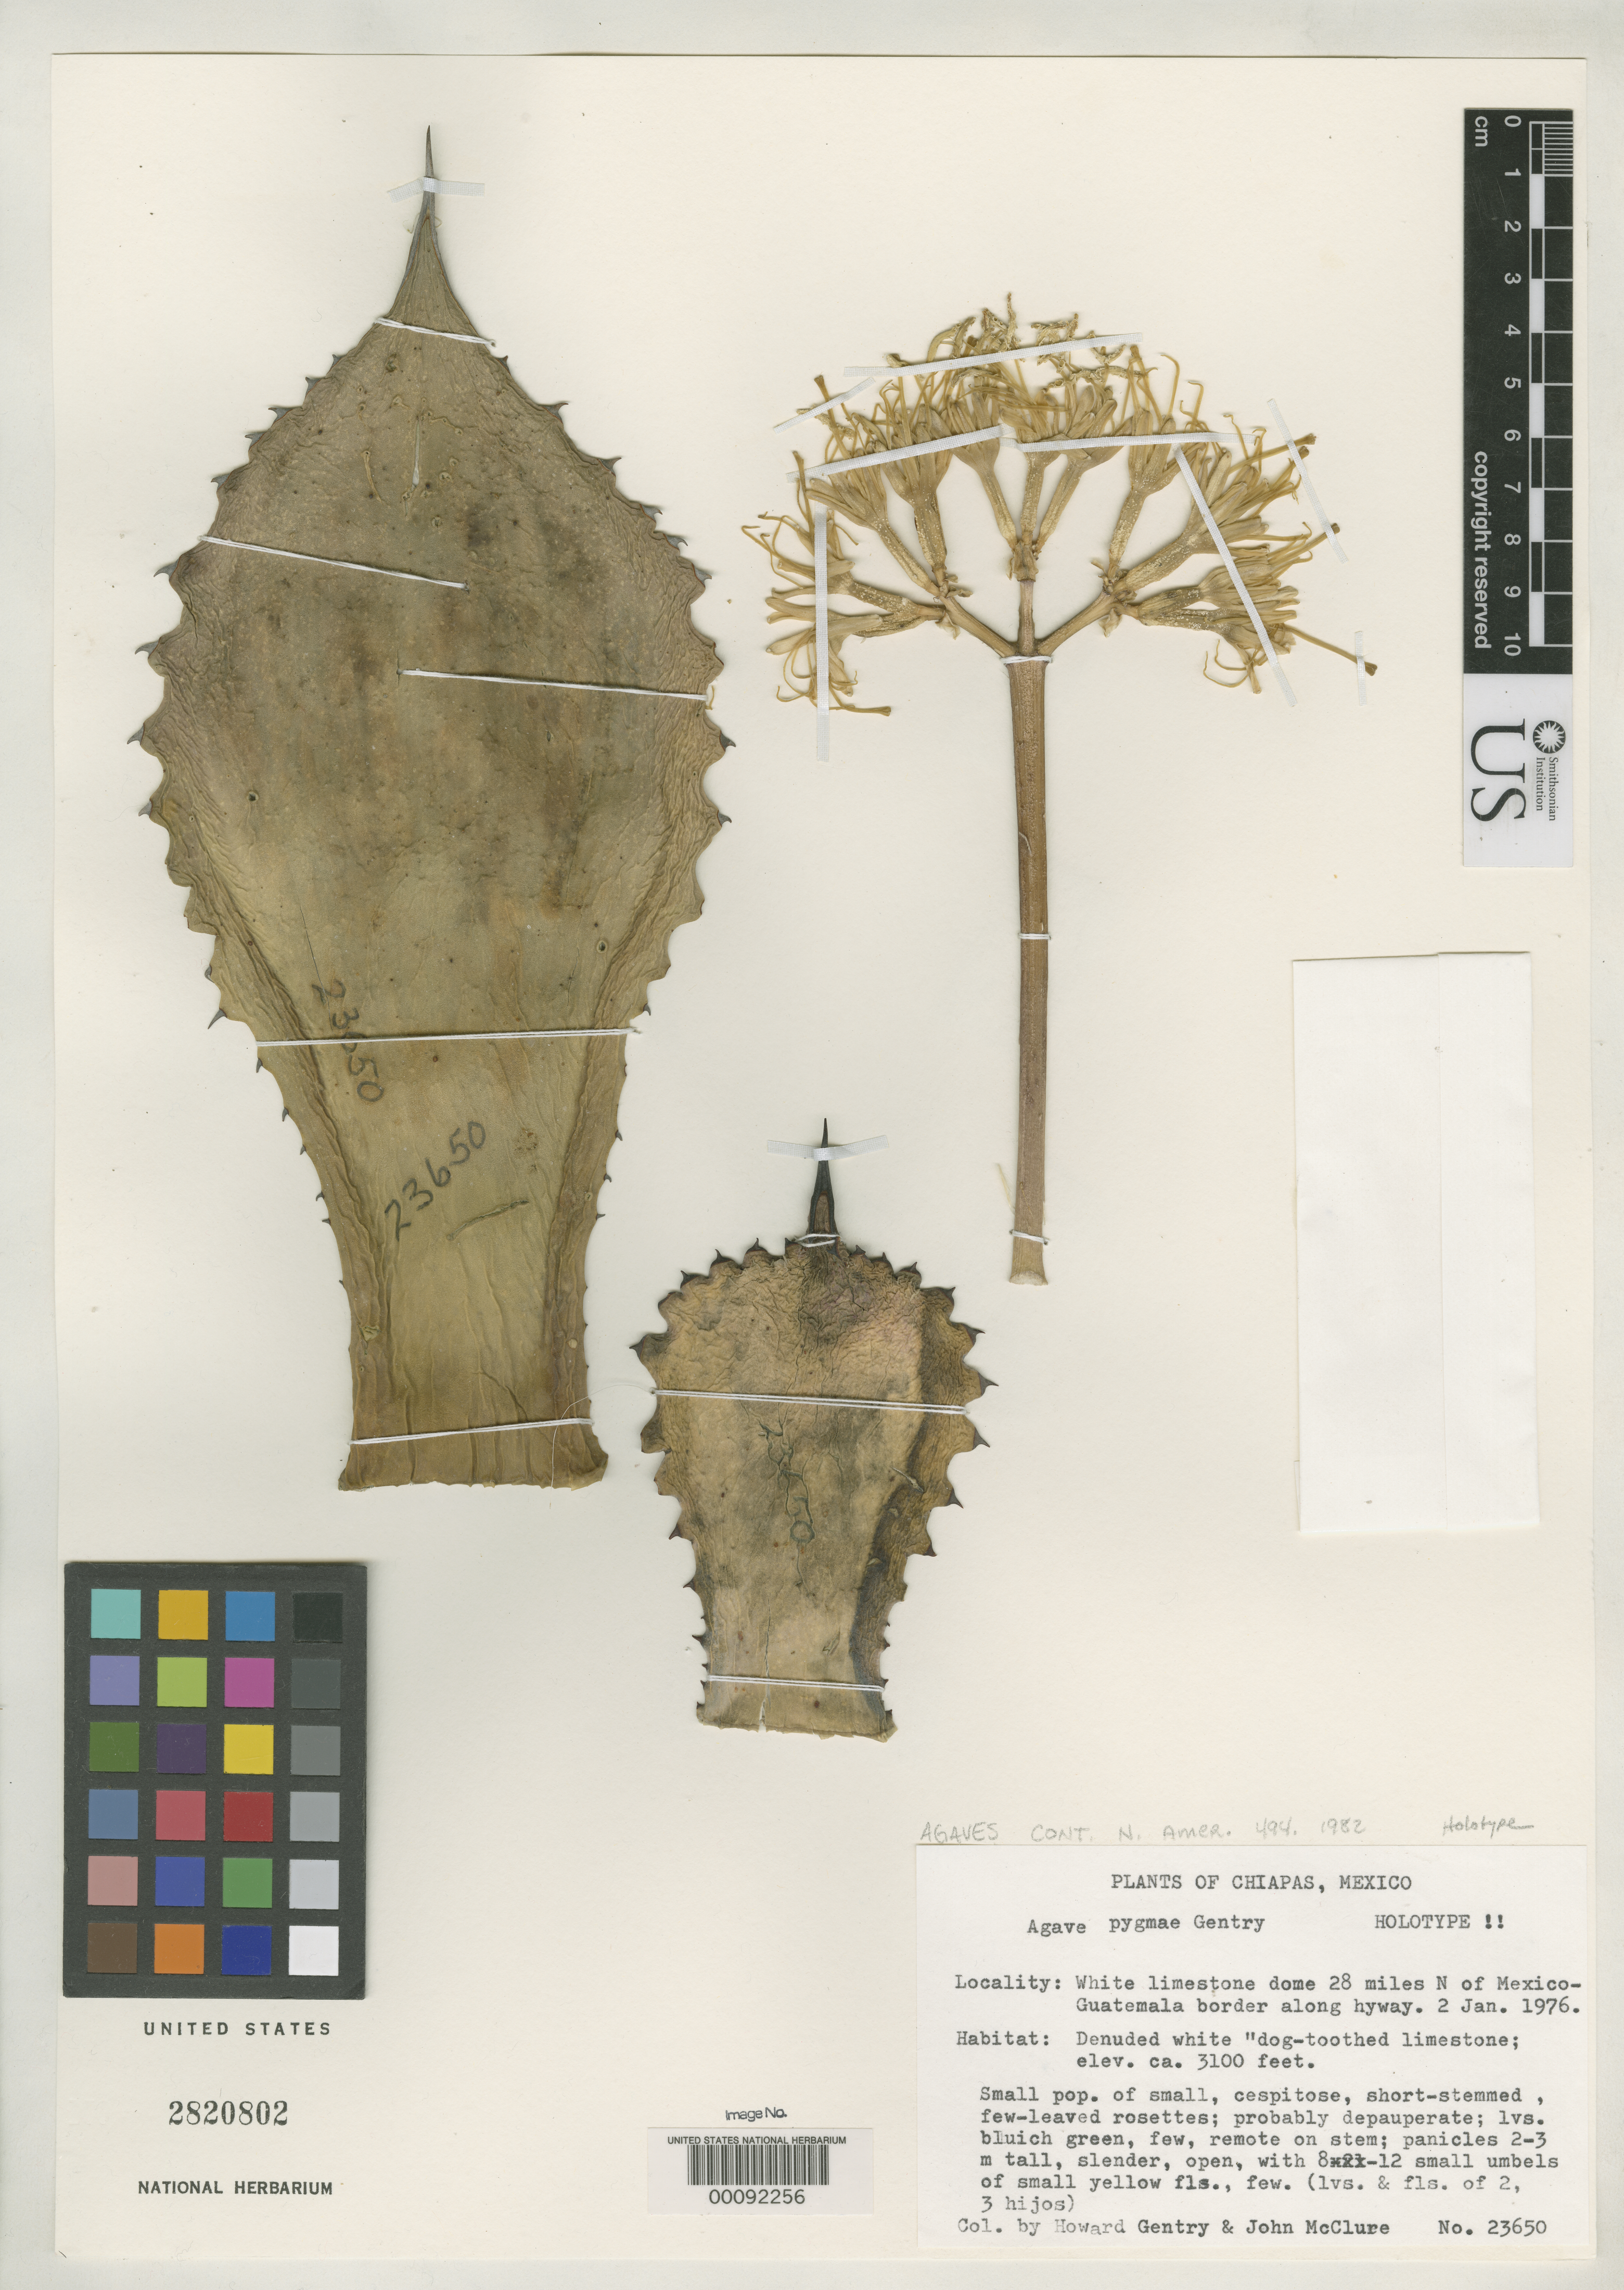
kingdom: Plantae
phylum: Tracheophyta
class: Liliopsida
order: Asparagales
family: Asparagaceae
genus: Agave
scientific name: Agave pygmae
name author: Gentry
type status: Holotype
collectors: H. S. Gentry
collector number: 23650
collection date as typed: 02 Jan 1976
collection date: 1976-01-02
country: Mexico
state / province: Chiapas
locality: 28 mi N of Mexico - Guatemala border along hwy.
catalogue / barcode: US 2820802